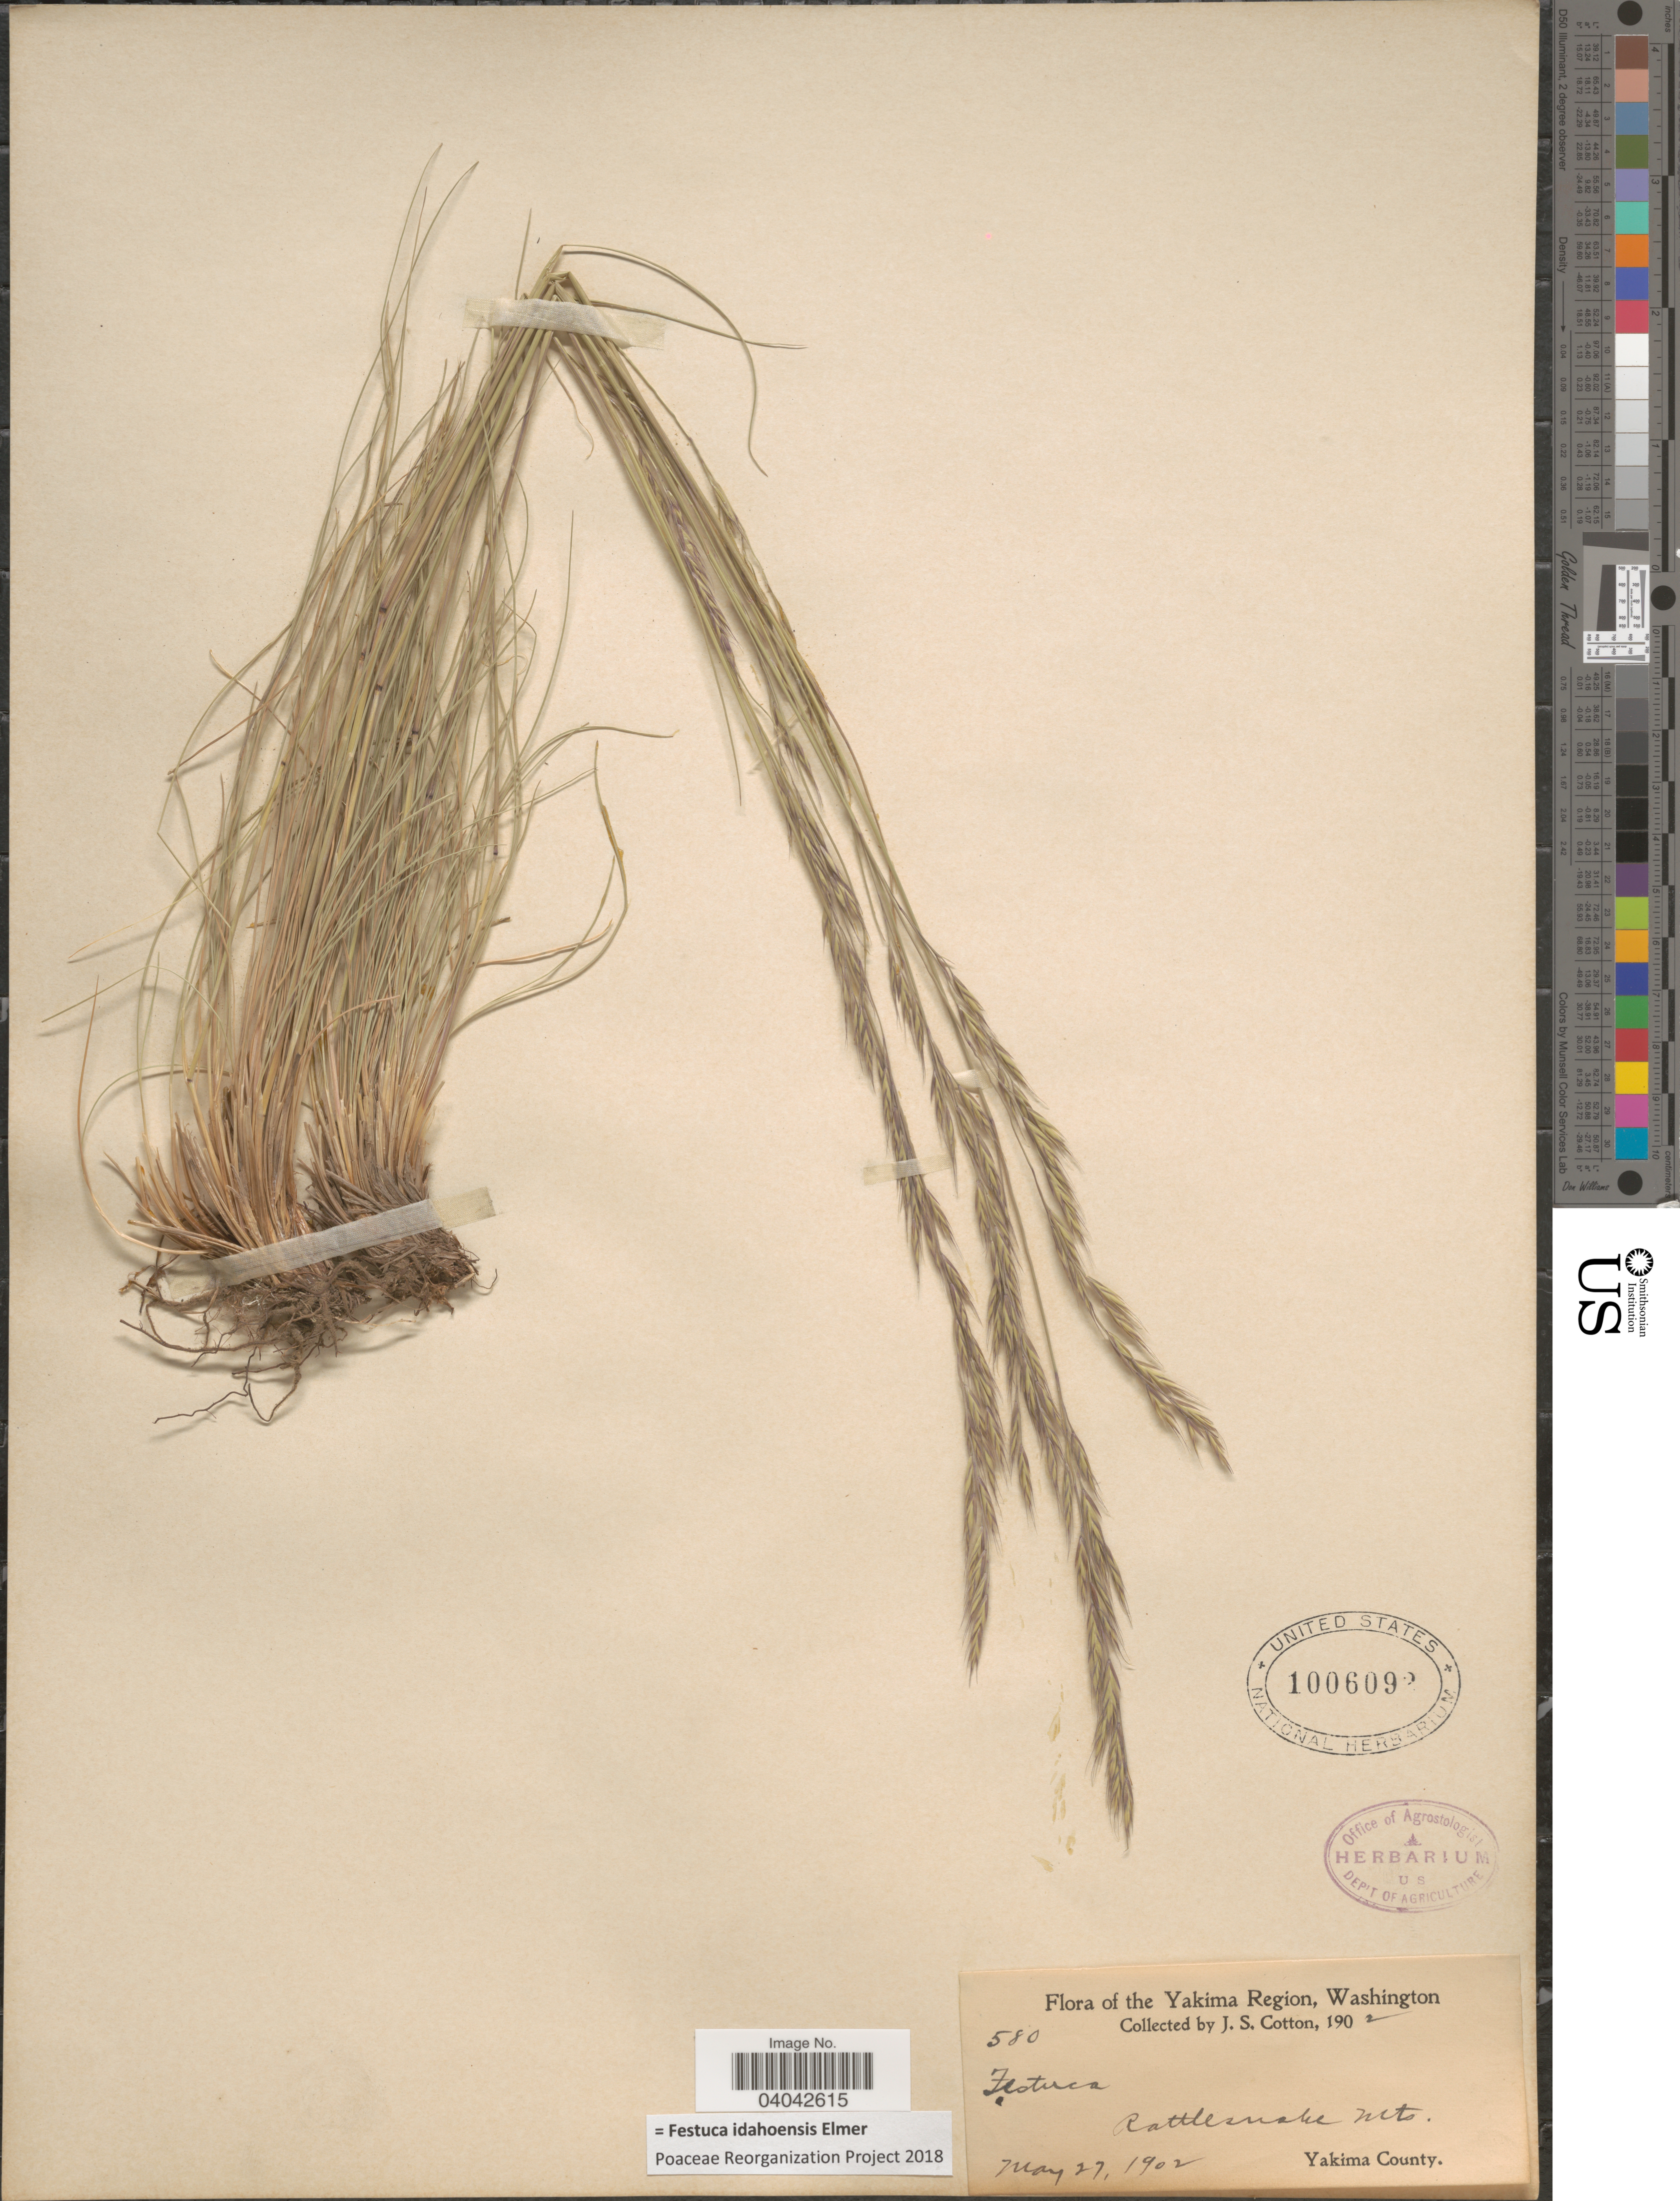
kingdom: Plantae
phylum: Tracheophyta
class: Liliopsida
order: Poales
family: Poaceae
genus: Festuca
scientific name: Festuca idahoensis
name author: Elmer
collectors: J. S. Cotton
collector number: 580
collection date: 1902-05-27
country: United States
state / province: Washington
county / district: Yakima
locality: The Yakima Region. Rattlesnake Mts. Yakima County.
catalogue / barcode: US 1006092